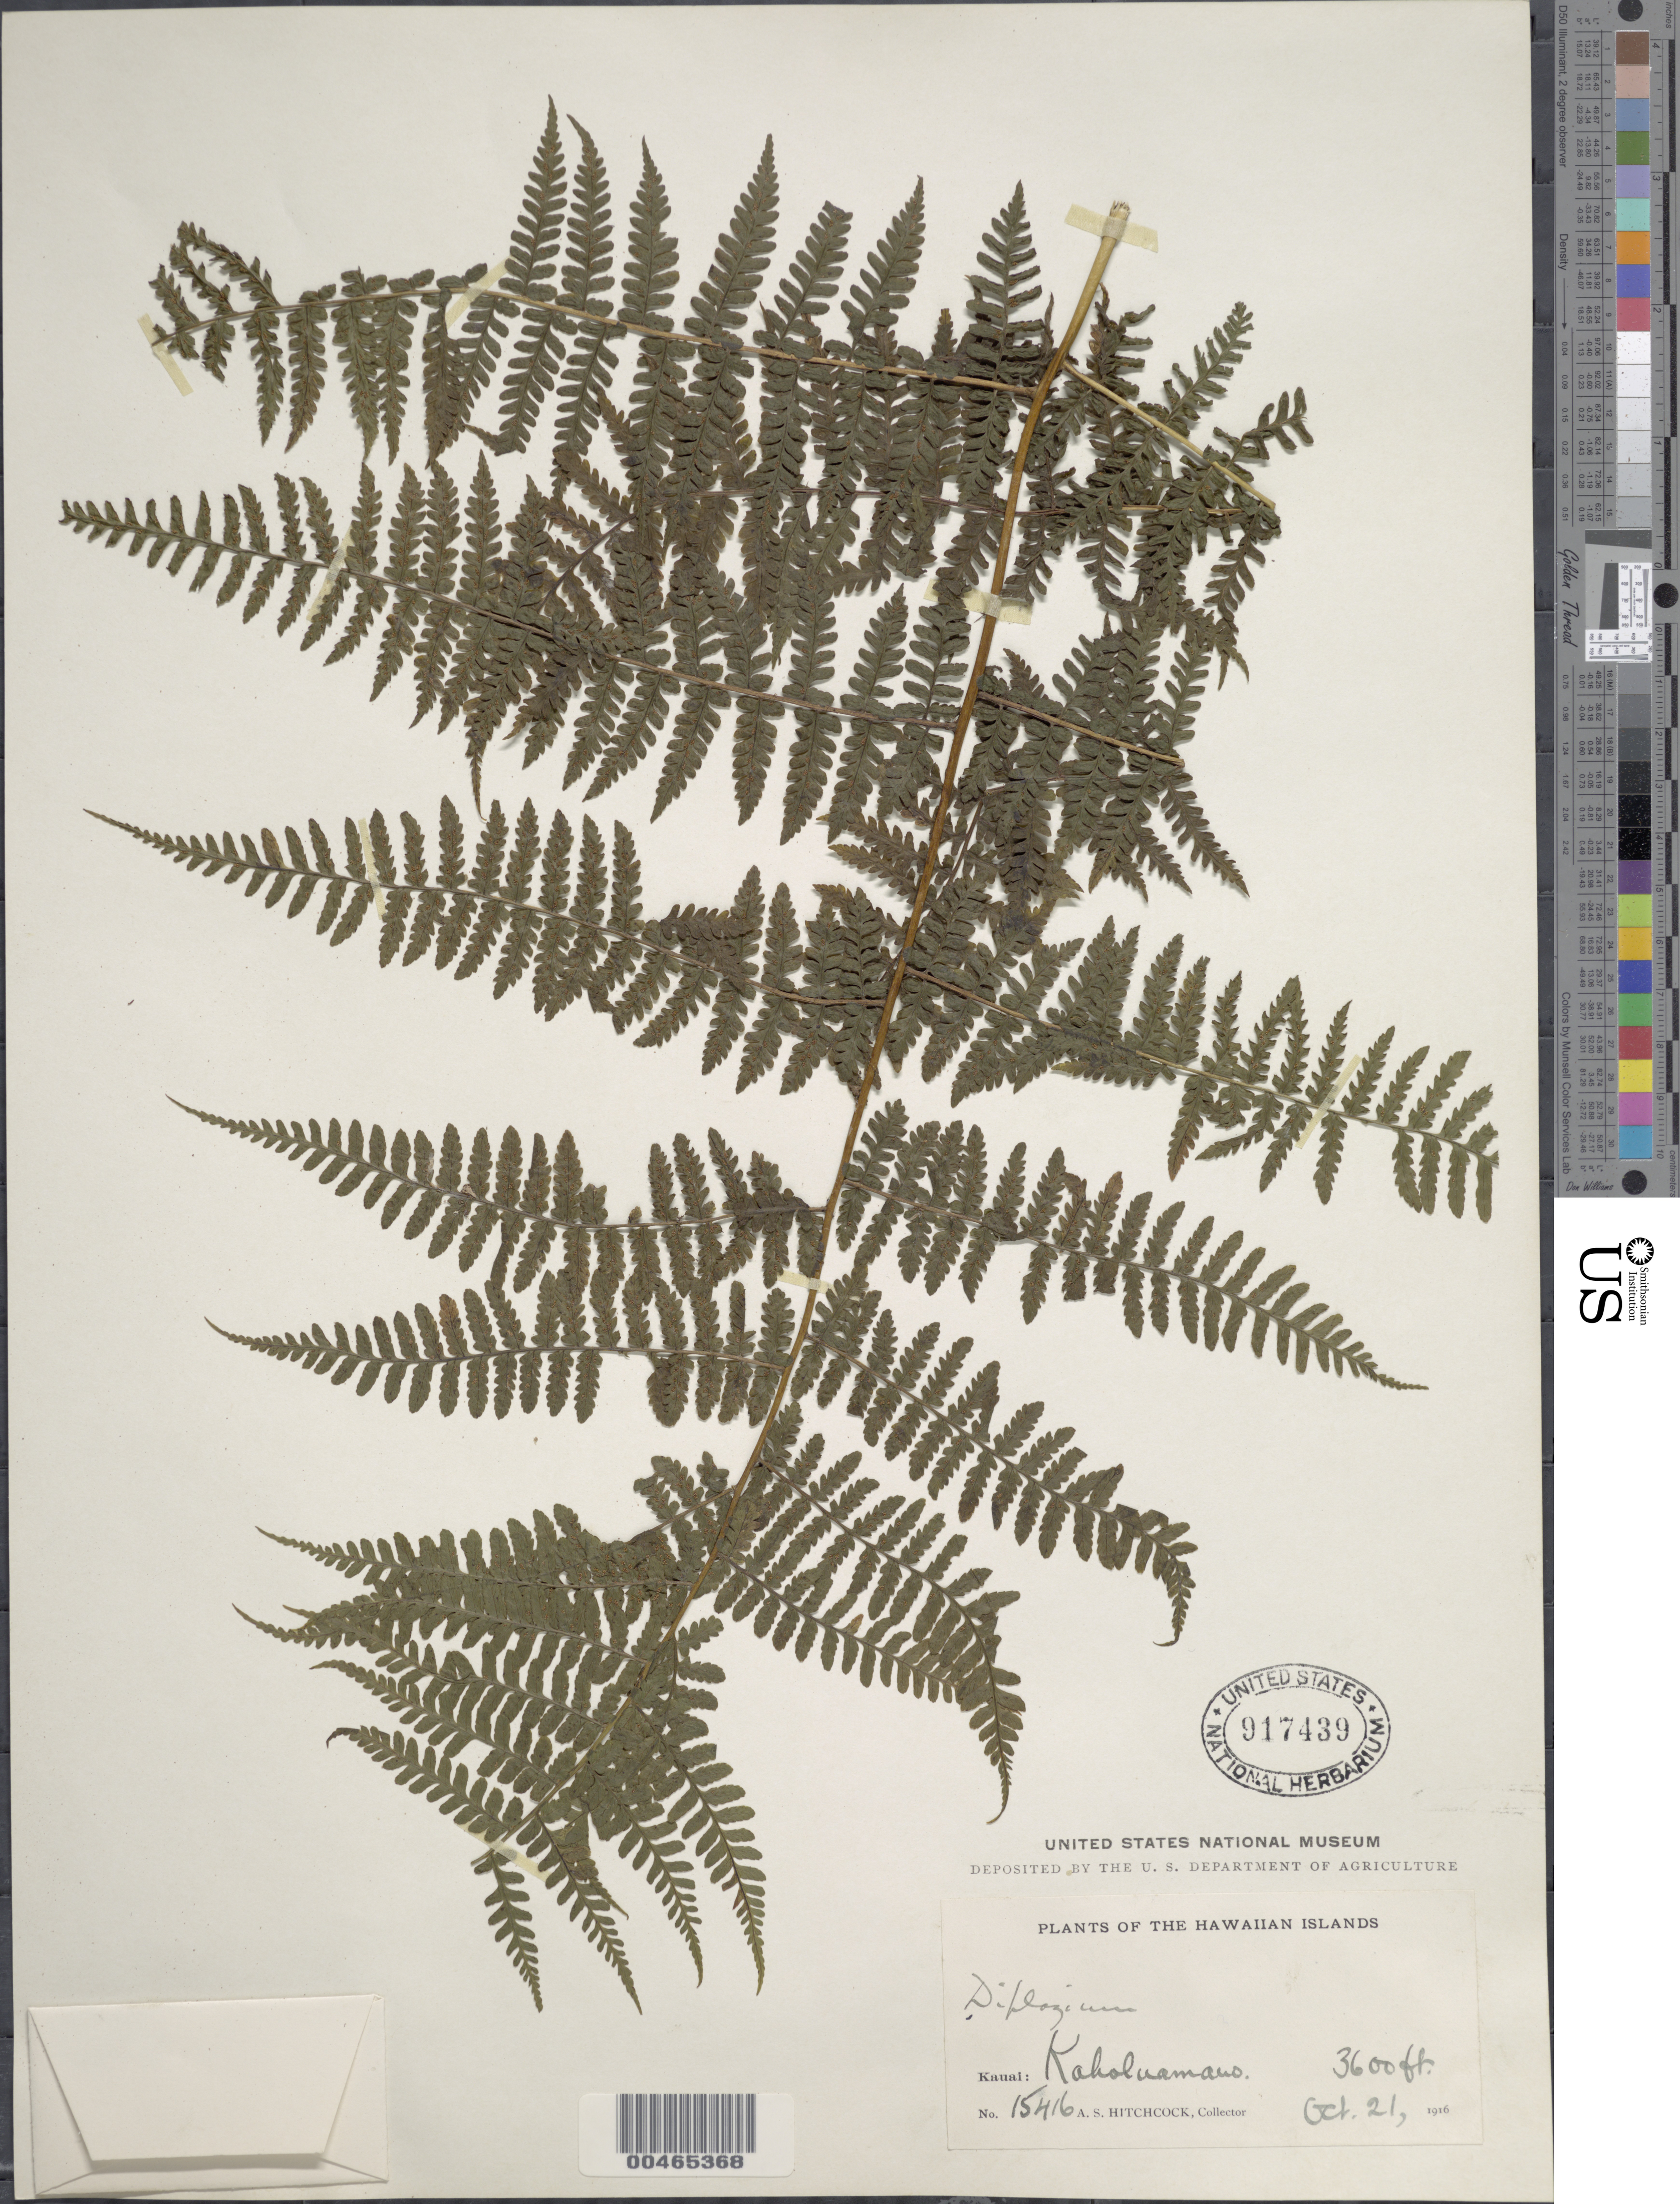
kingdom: Plantae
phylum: Tracheophyta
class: Polypodiopsida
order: Polypodiales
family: Athyriaceae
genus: Diplazium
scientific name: Diplazium sandwichianum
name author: (C. Presl) Diels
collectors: A. S. Hitchcock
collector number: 15416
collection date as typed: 21 Oct 1916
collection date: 1916-10-21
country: United States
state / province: Hawaii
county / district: Kauai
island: Kaua'i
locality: Kaholuamano, Kauai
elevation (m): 1097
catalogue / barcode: US 917439